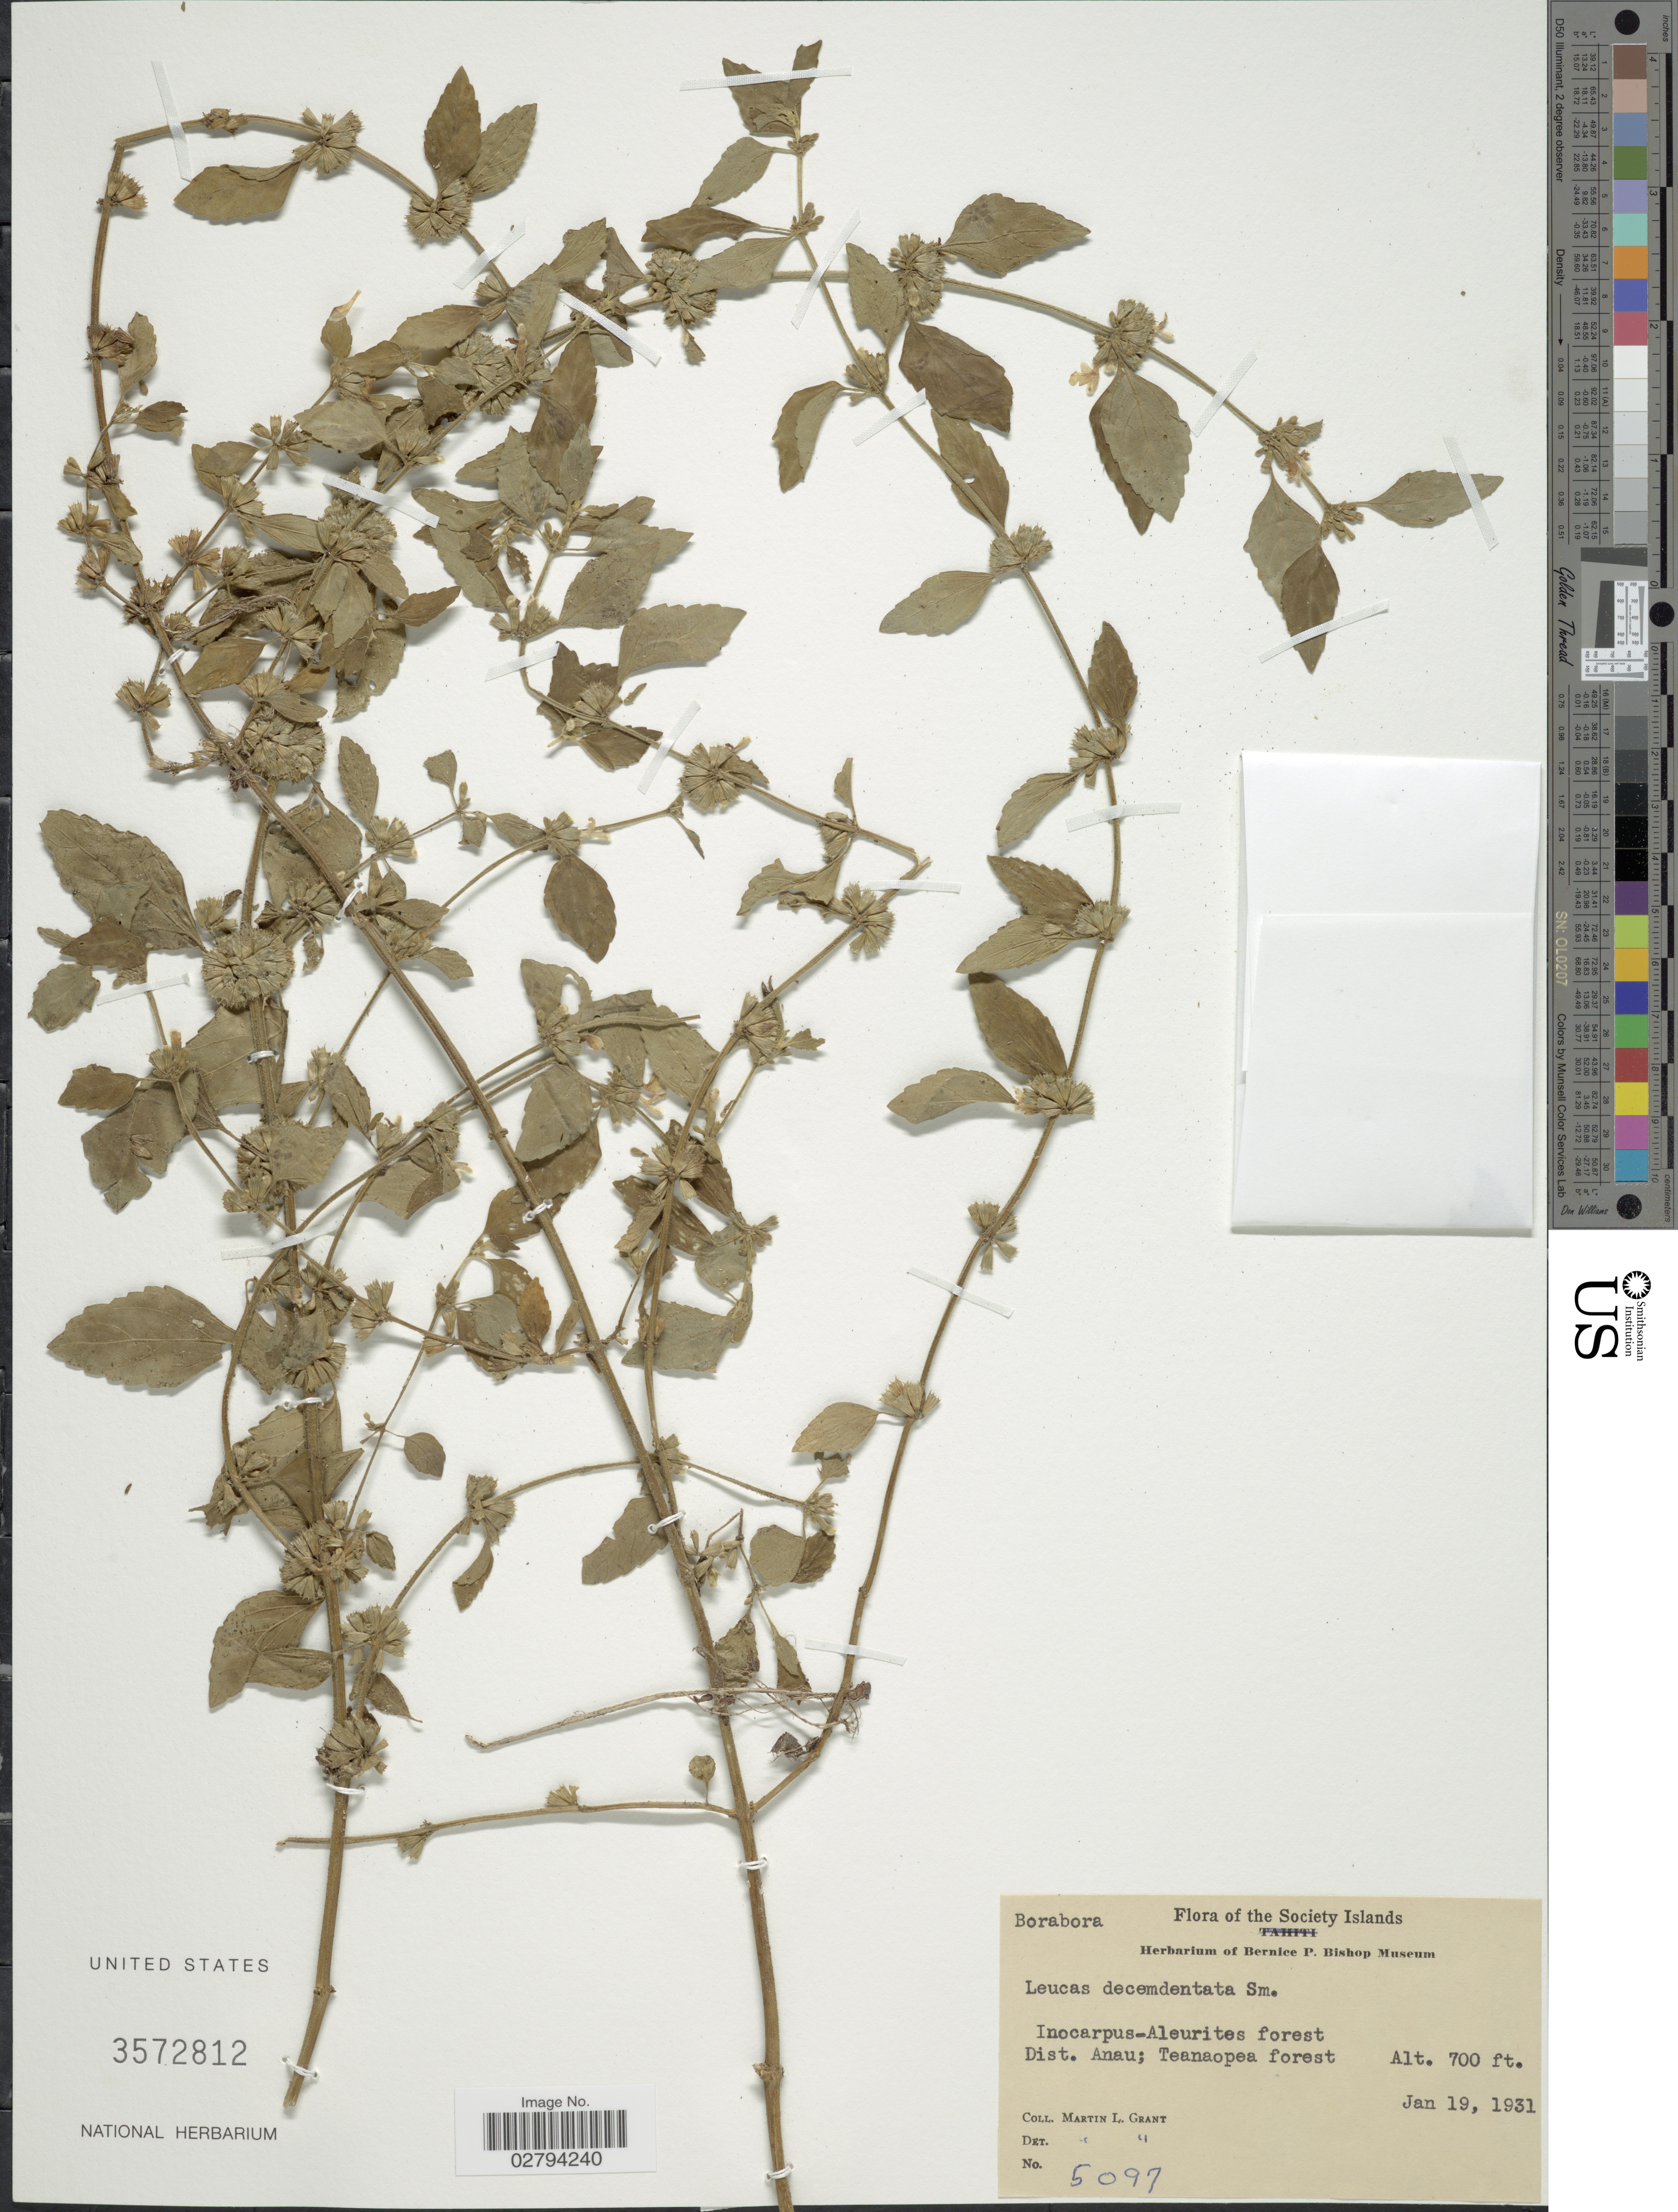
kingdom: Plantae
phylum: Tracheophyta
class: Magnoliopsida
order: Lamiales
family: Lamiaceae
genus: Leucas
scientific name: Leucas decemdentata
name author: (Willd.) Sm.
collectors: M. L. Grant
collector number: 5097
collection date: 1931-01-19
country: French Polynesia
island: Bora Bora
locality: The Society Islands, Dist. Anau; Teanaopea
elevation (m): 213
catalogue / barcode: US 3572812